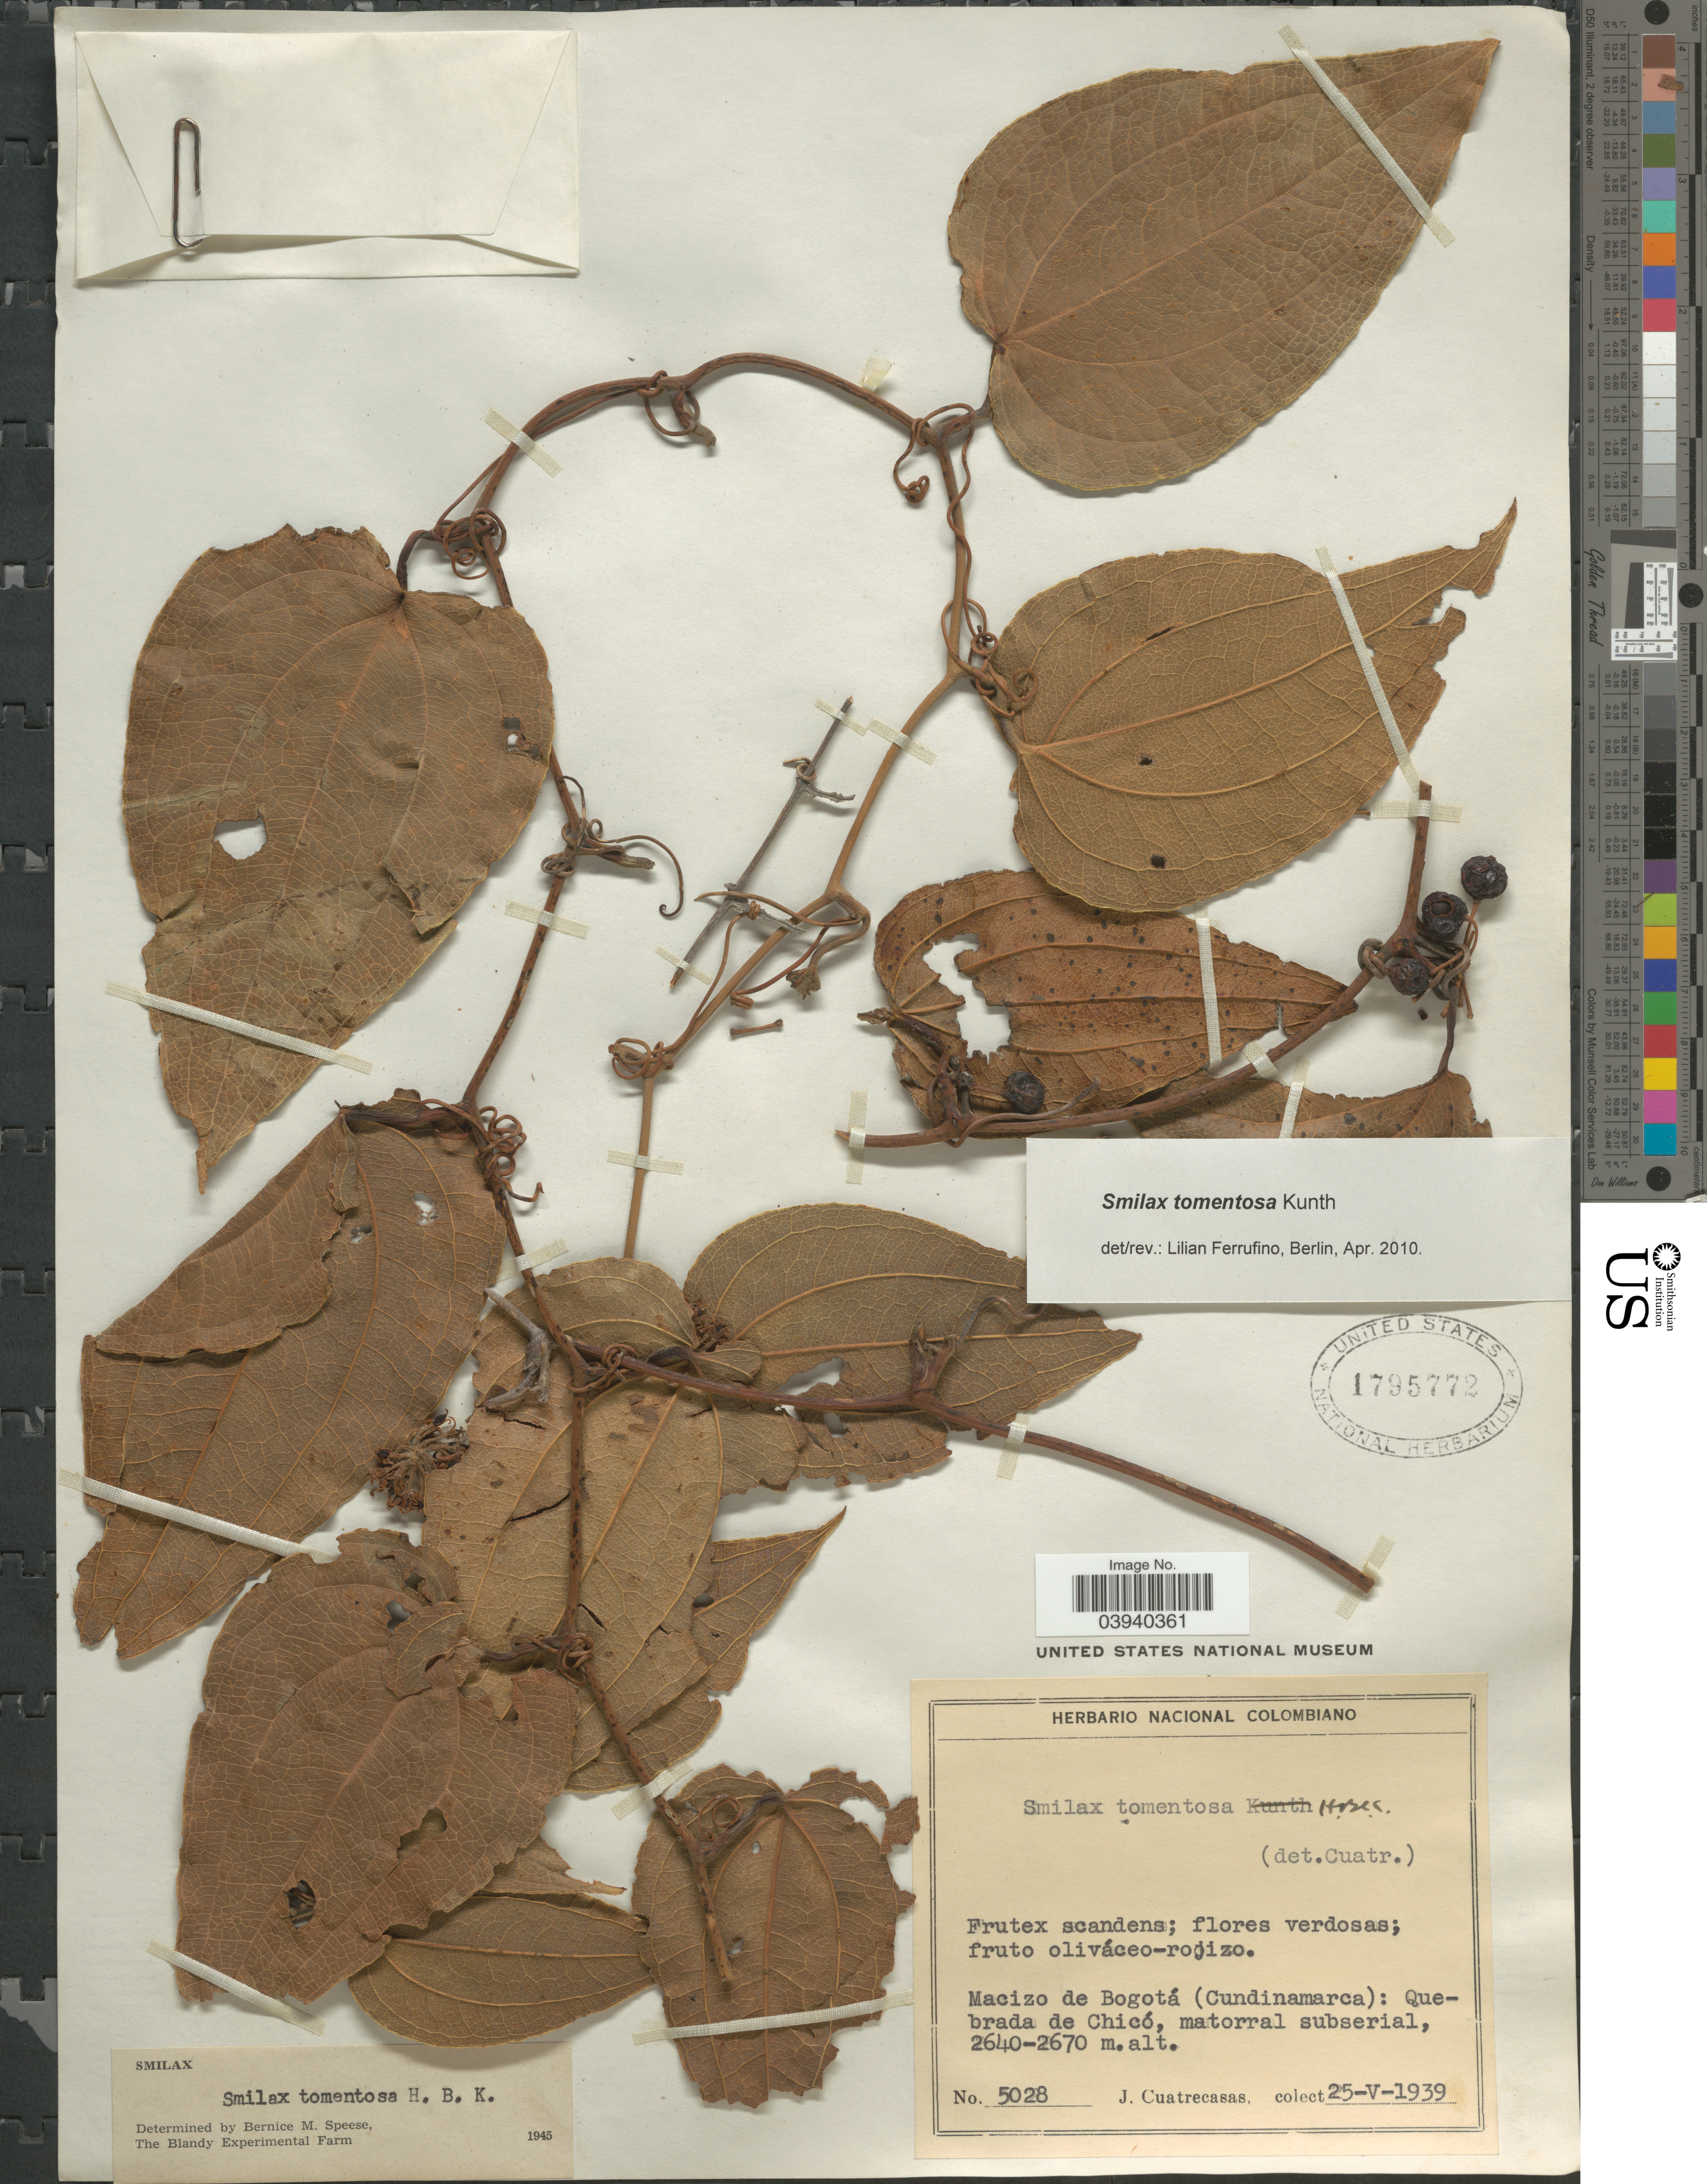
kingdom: Plantae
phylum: Tracheophyta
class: Liliopsida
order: Liliales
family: Smilacaceae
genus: Smilax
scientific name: Smilax tomentosa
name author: Kunth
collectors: J. Cuatrecasas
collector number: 5028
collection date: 1939-05-25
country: Colombia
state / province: Cundinamarca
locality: Macizo de Bogotá (Cundinamarca): Quebrada de Chicó, matorral subserial.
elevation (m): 2640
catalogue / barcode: US 1795772